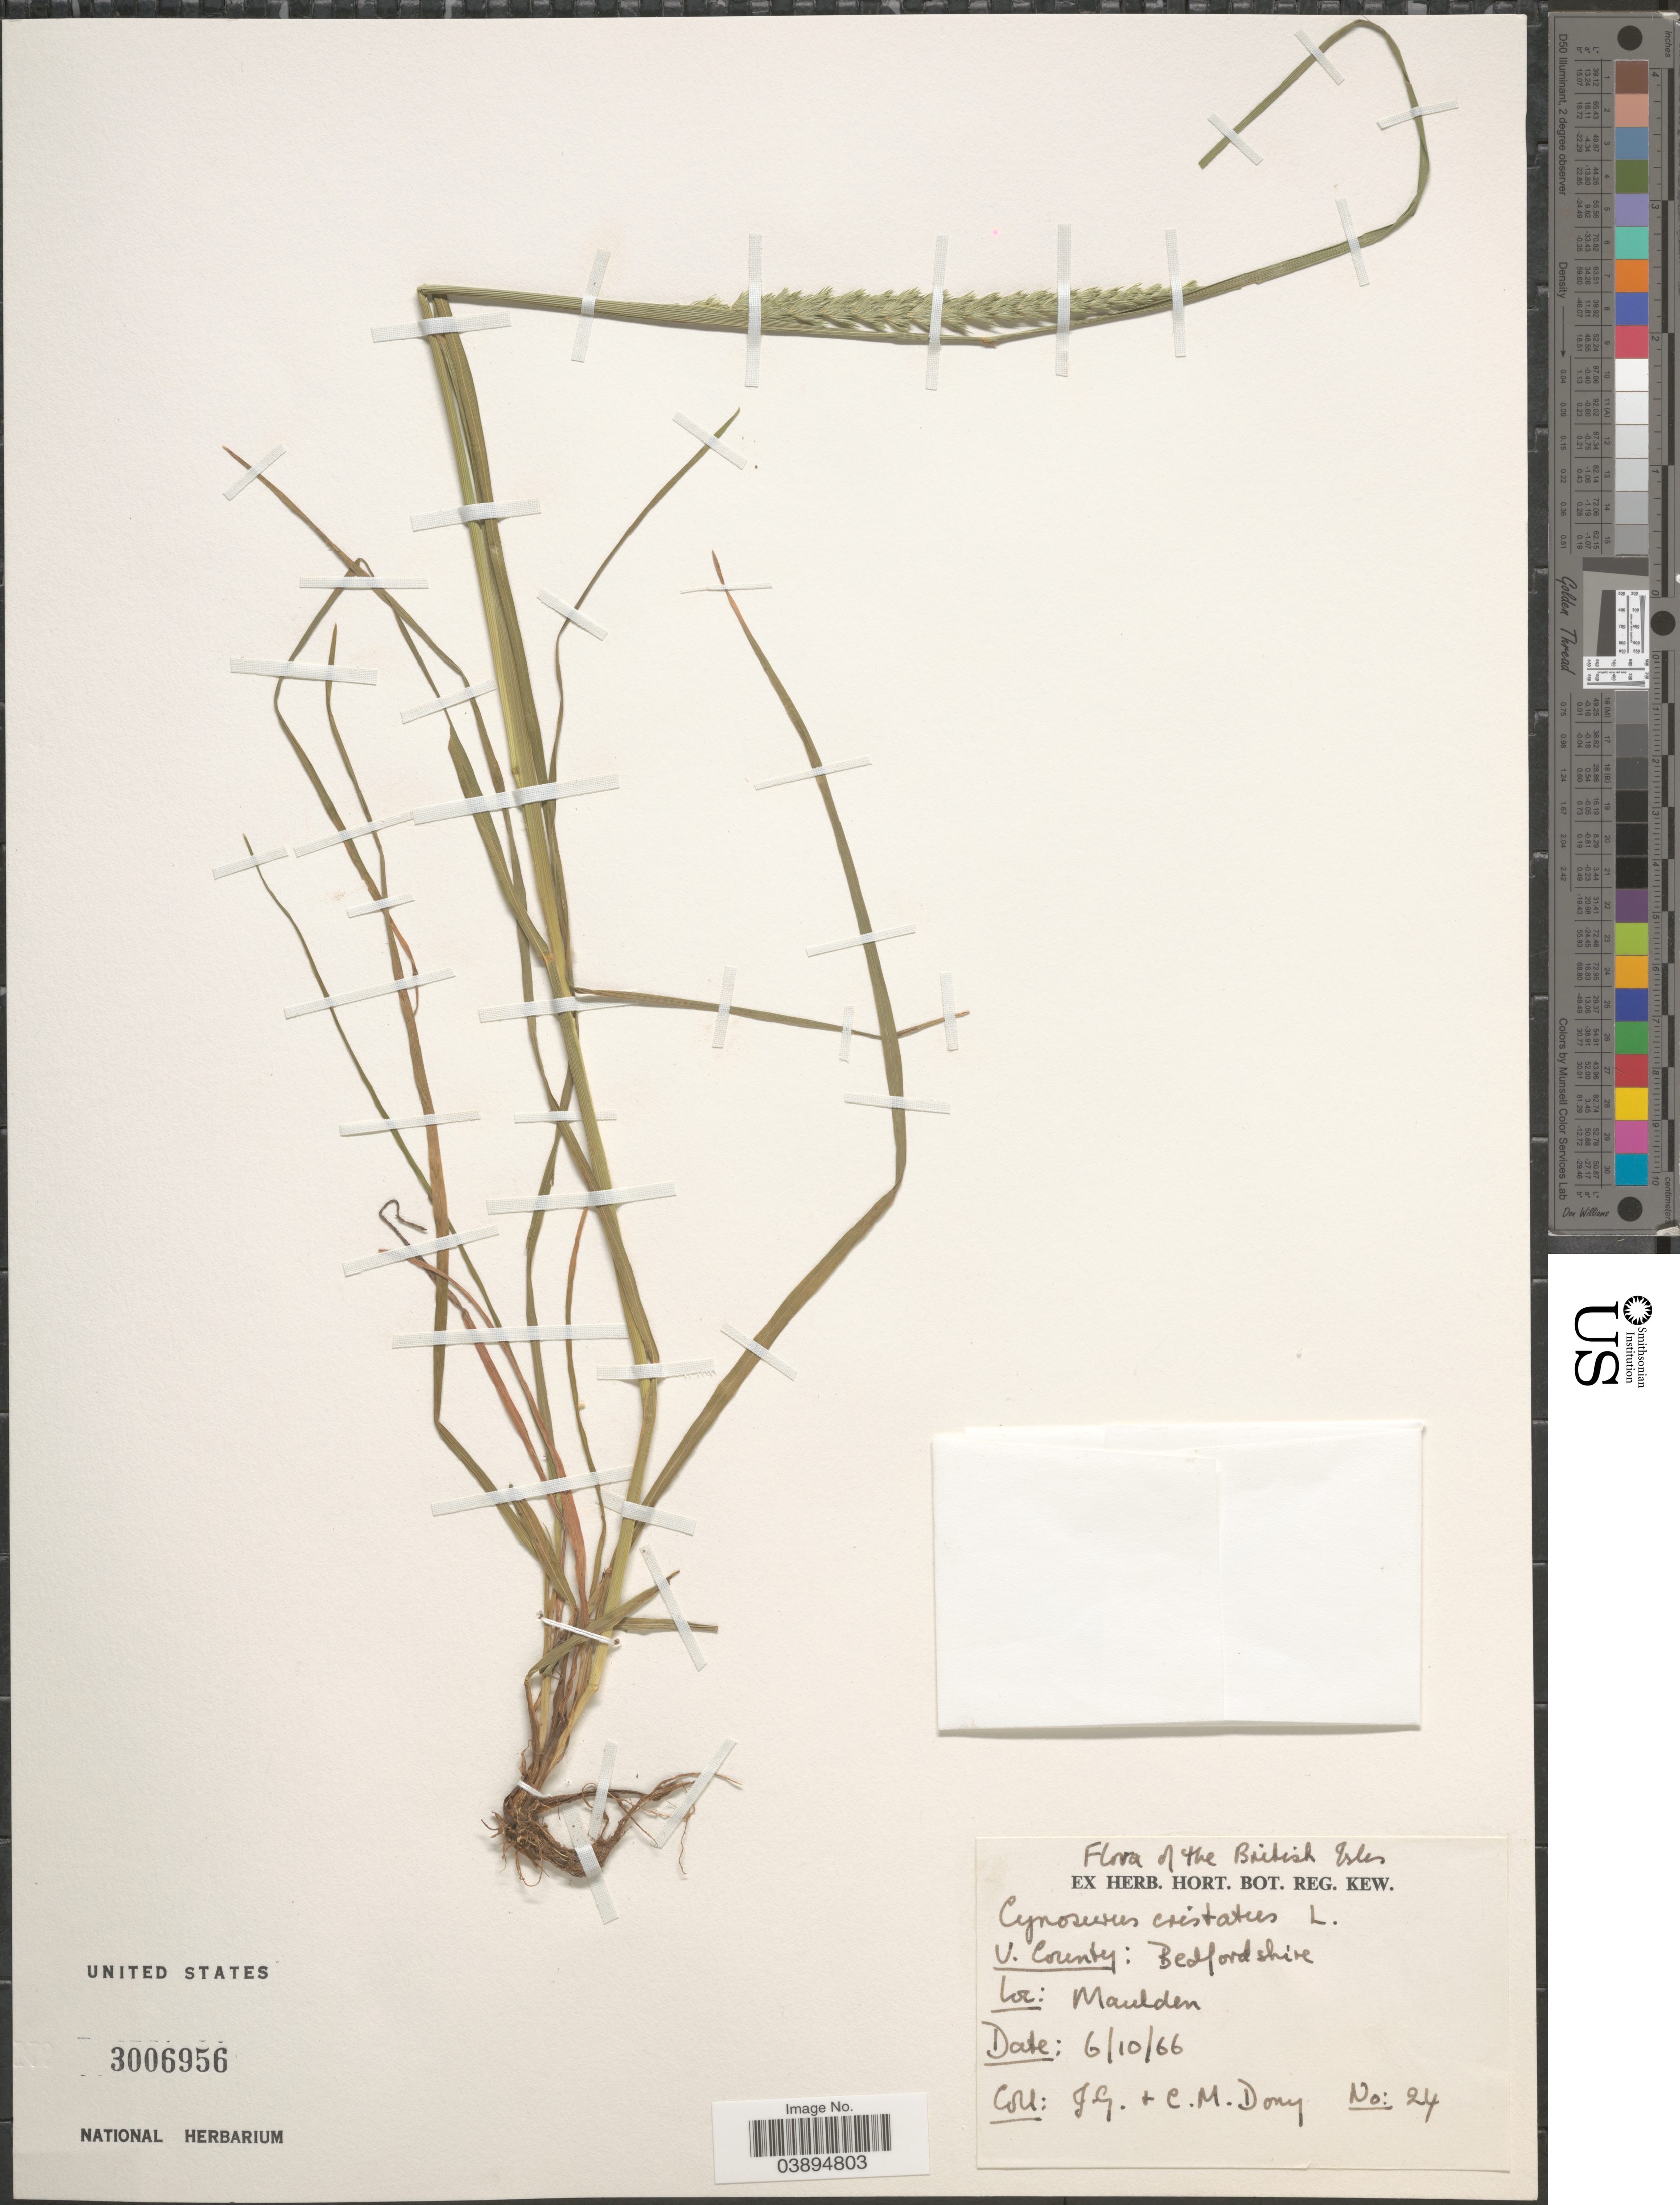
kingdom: Plantae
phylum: Tracheophyta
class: Liliopsida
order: Poales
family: Poaceae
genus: Cynosurus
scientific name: Cynosurus cristatus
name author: L.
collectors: J. Dony & C. Dony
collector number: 24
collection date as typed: Transcribed d/m/y: 6/10/66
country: United Kingdom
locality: British Isles. V. County: Bedfordshire. Maulden.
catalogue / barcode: US 3006956